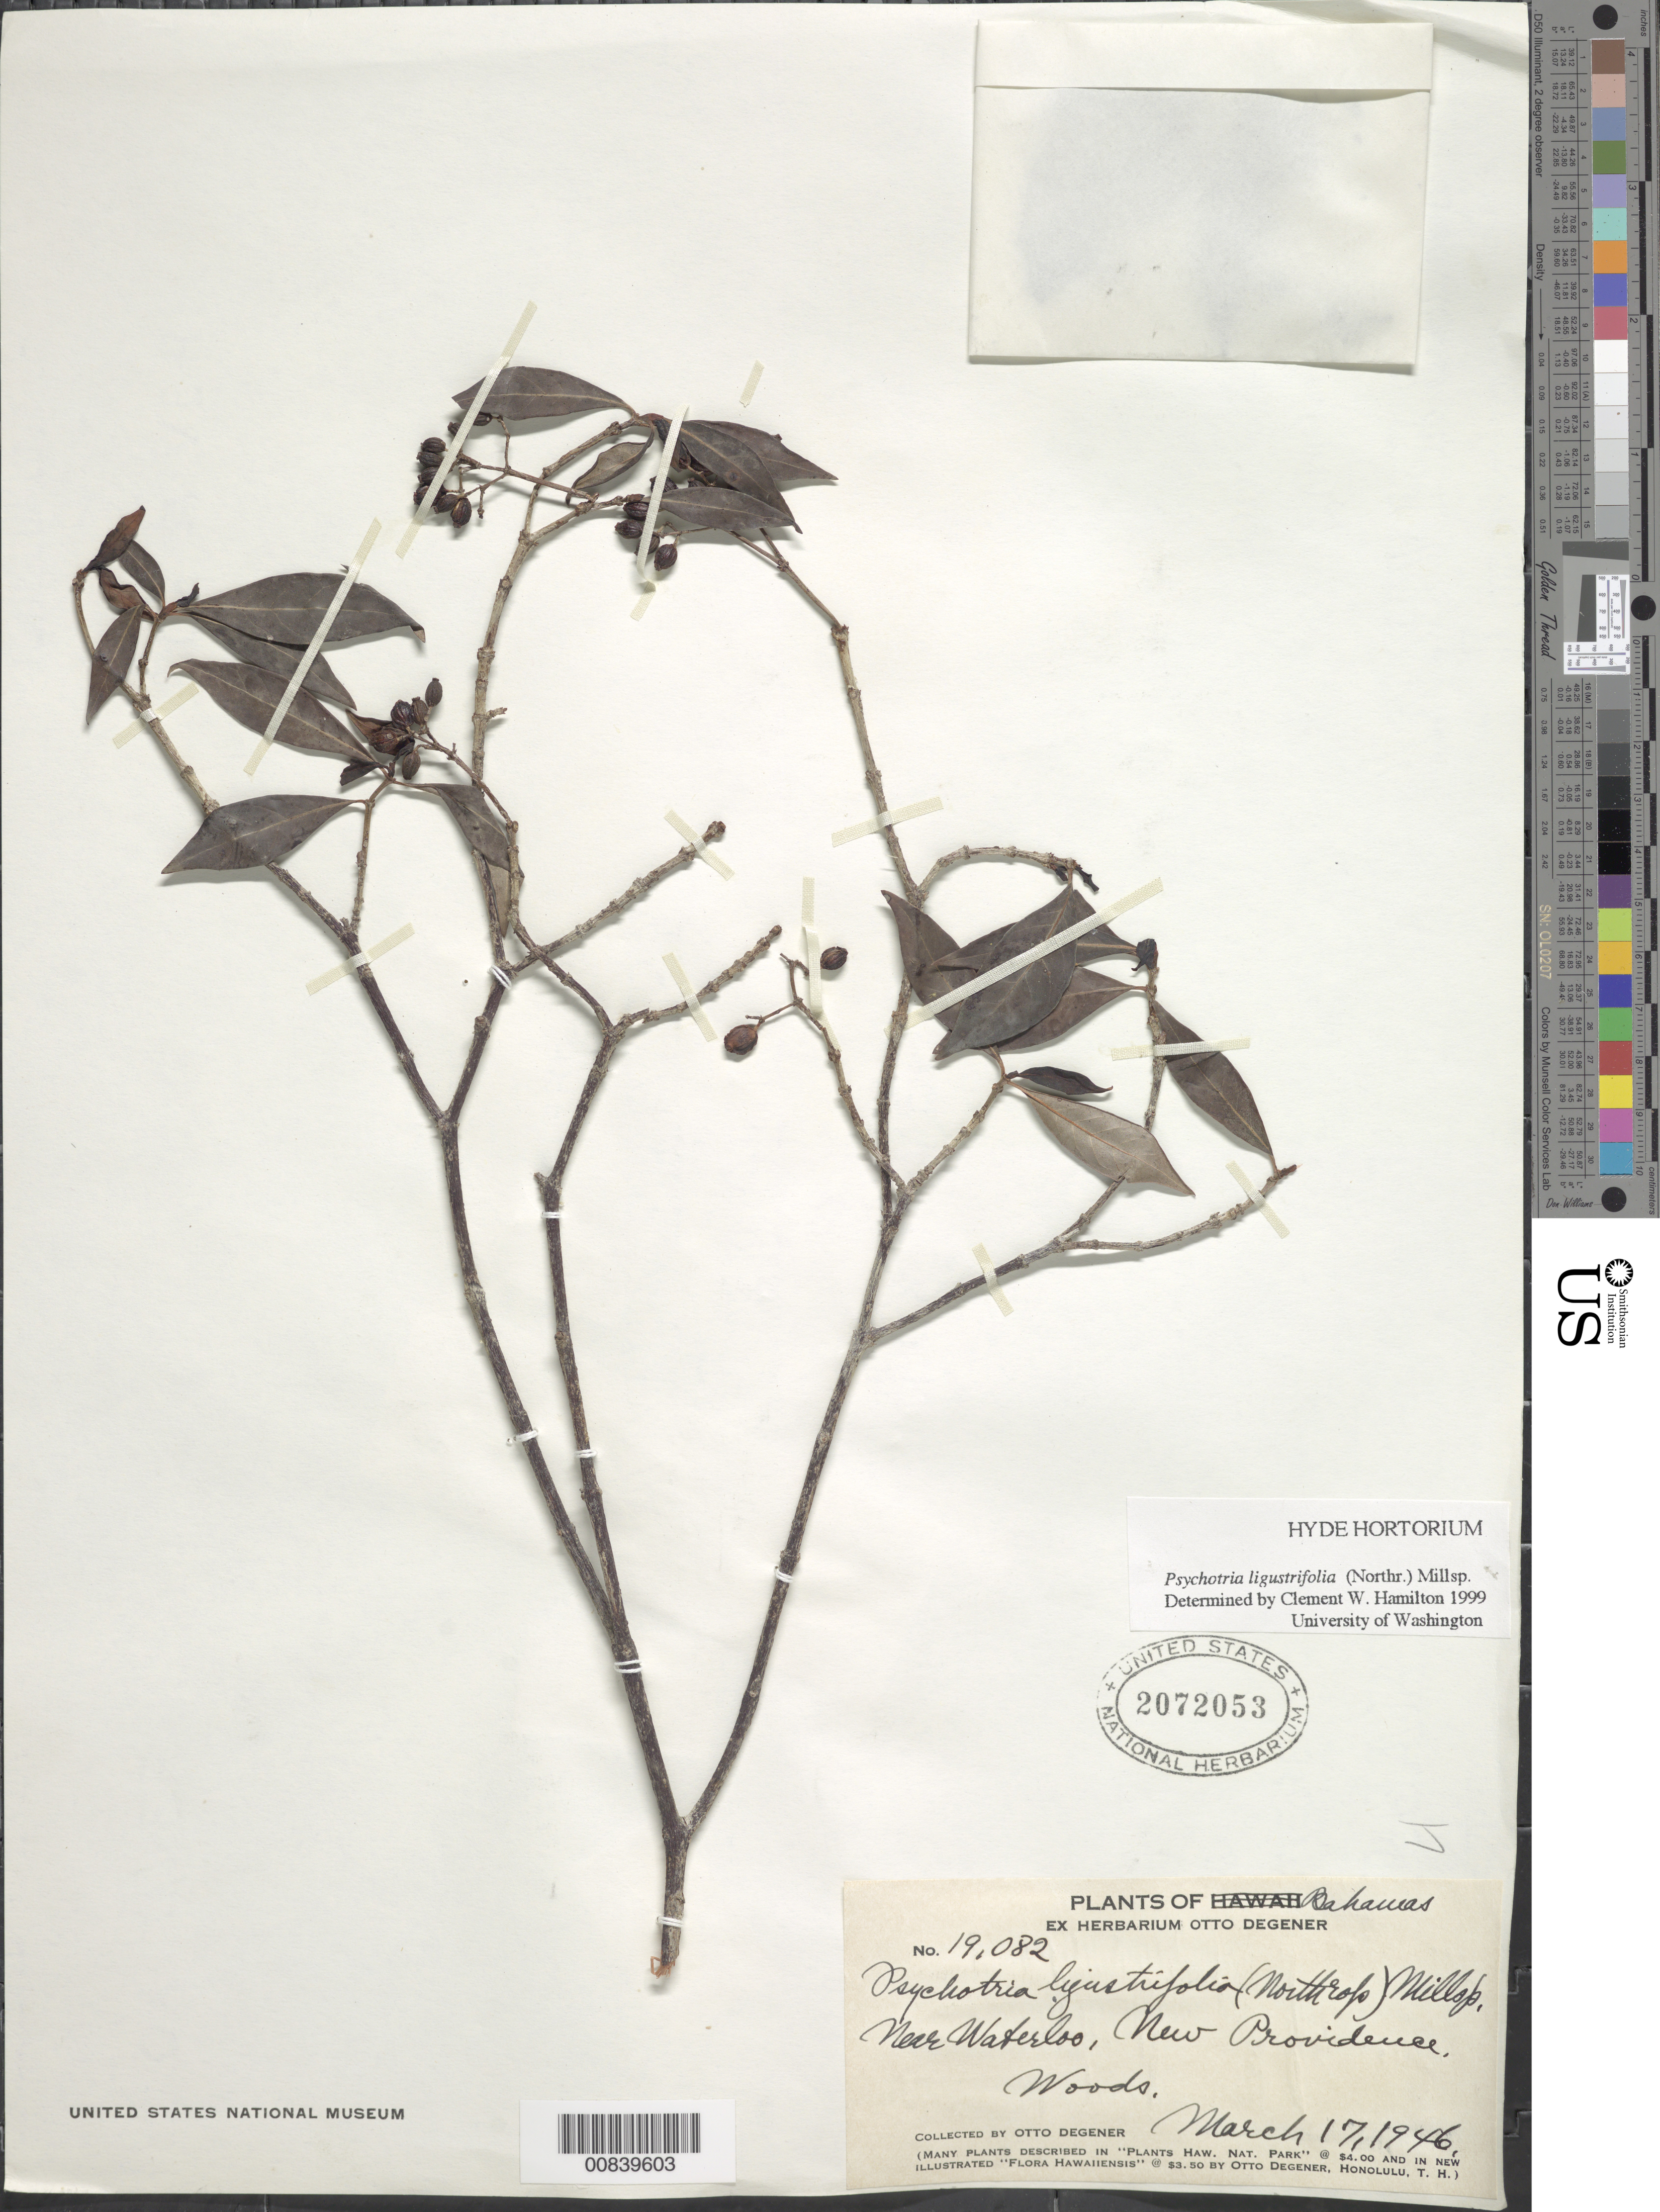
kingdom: Plantae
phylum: Tracheophyta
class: Magnoliopsida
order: Gentianales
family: Rubiaceae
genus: Psychotria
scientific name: Psychotria ligustrifolia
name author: (Northr.) Millsp.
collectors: O. Degener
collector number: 19082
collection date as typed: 17 Mar 1946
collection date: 1946-03-17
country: Bahamas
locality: Near Waterloo, New Providence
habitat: Woods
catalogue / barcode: US 2072053